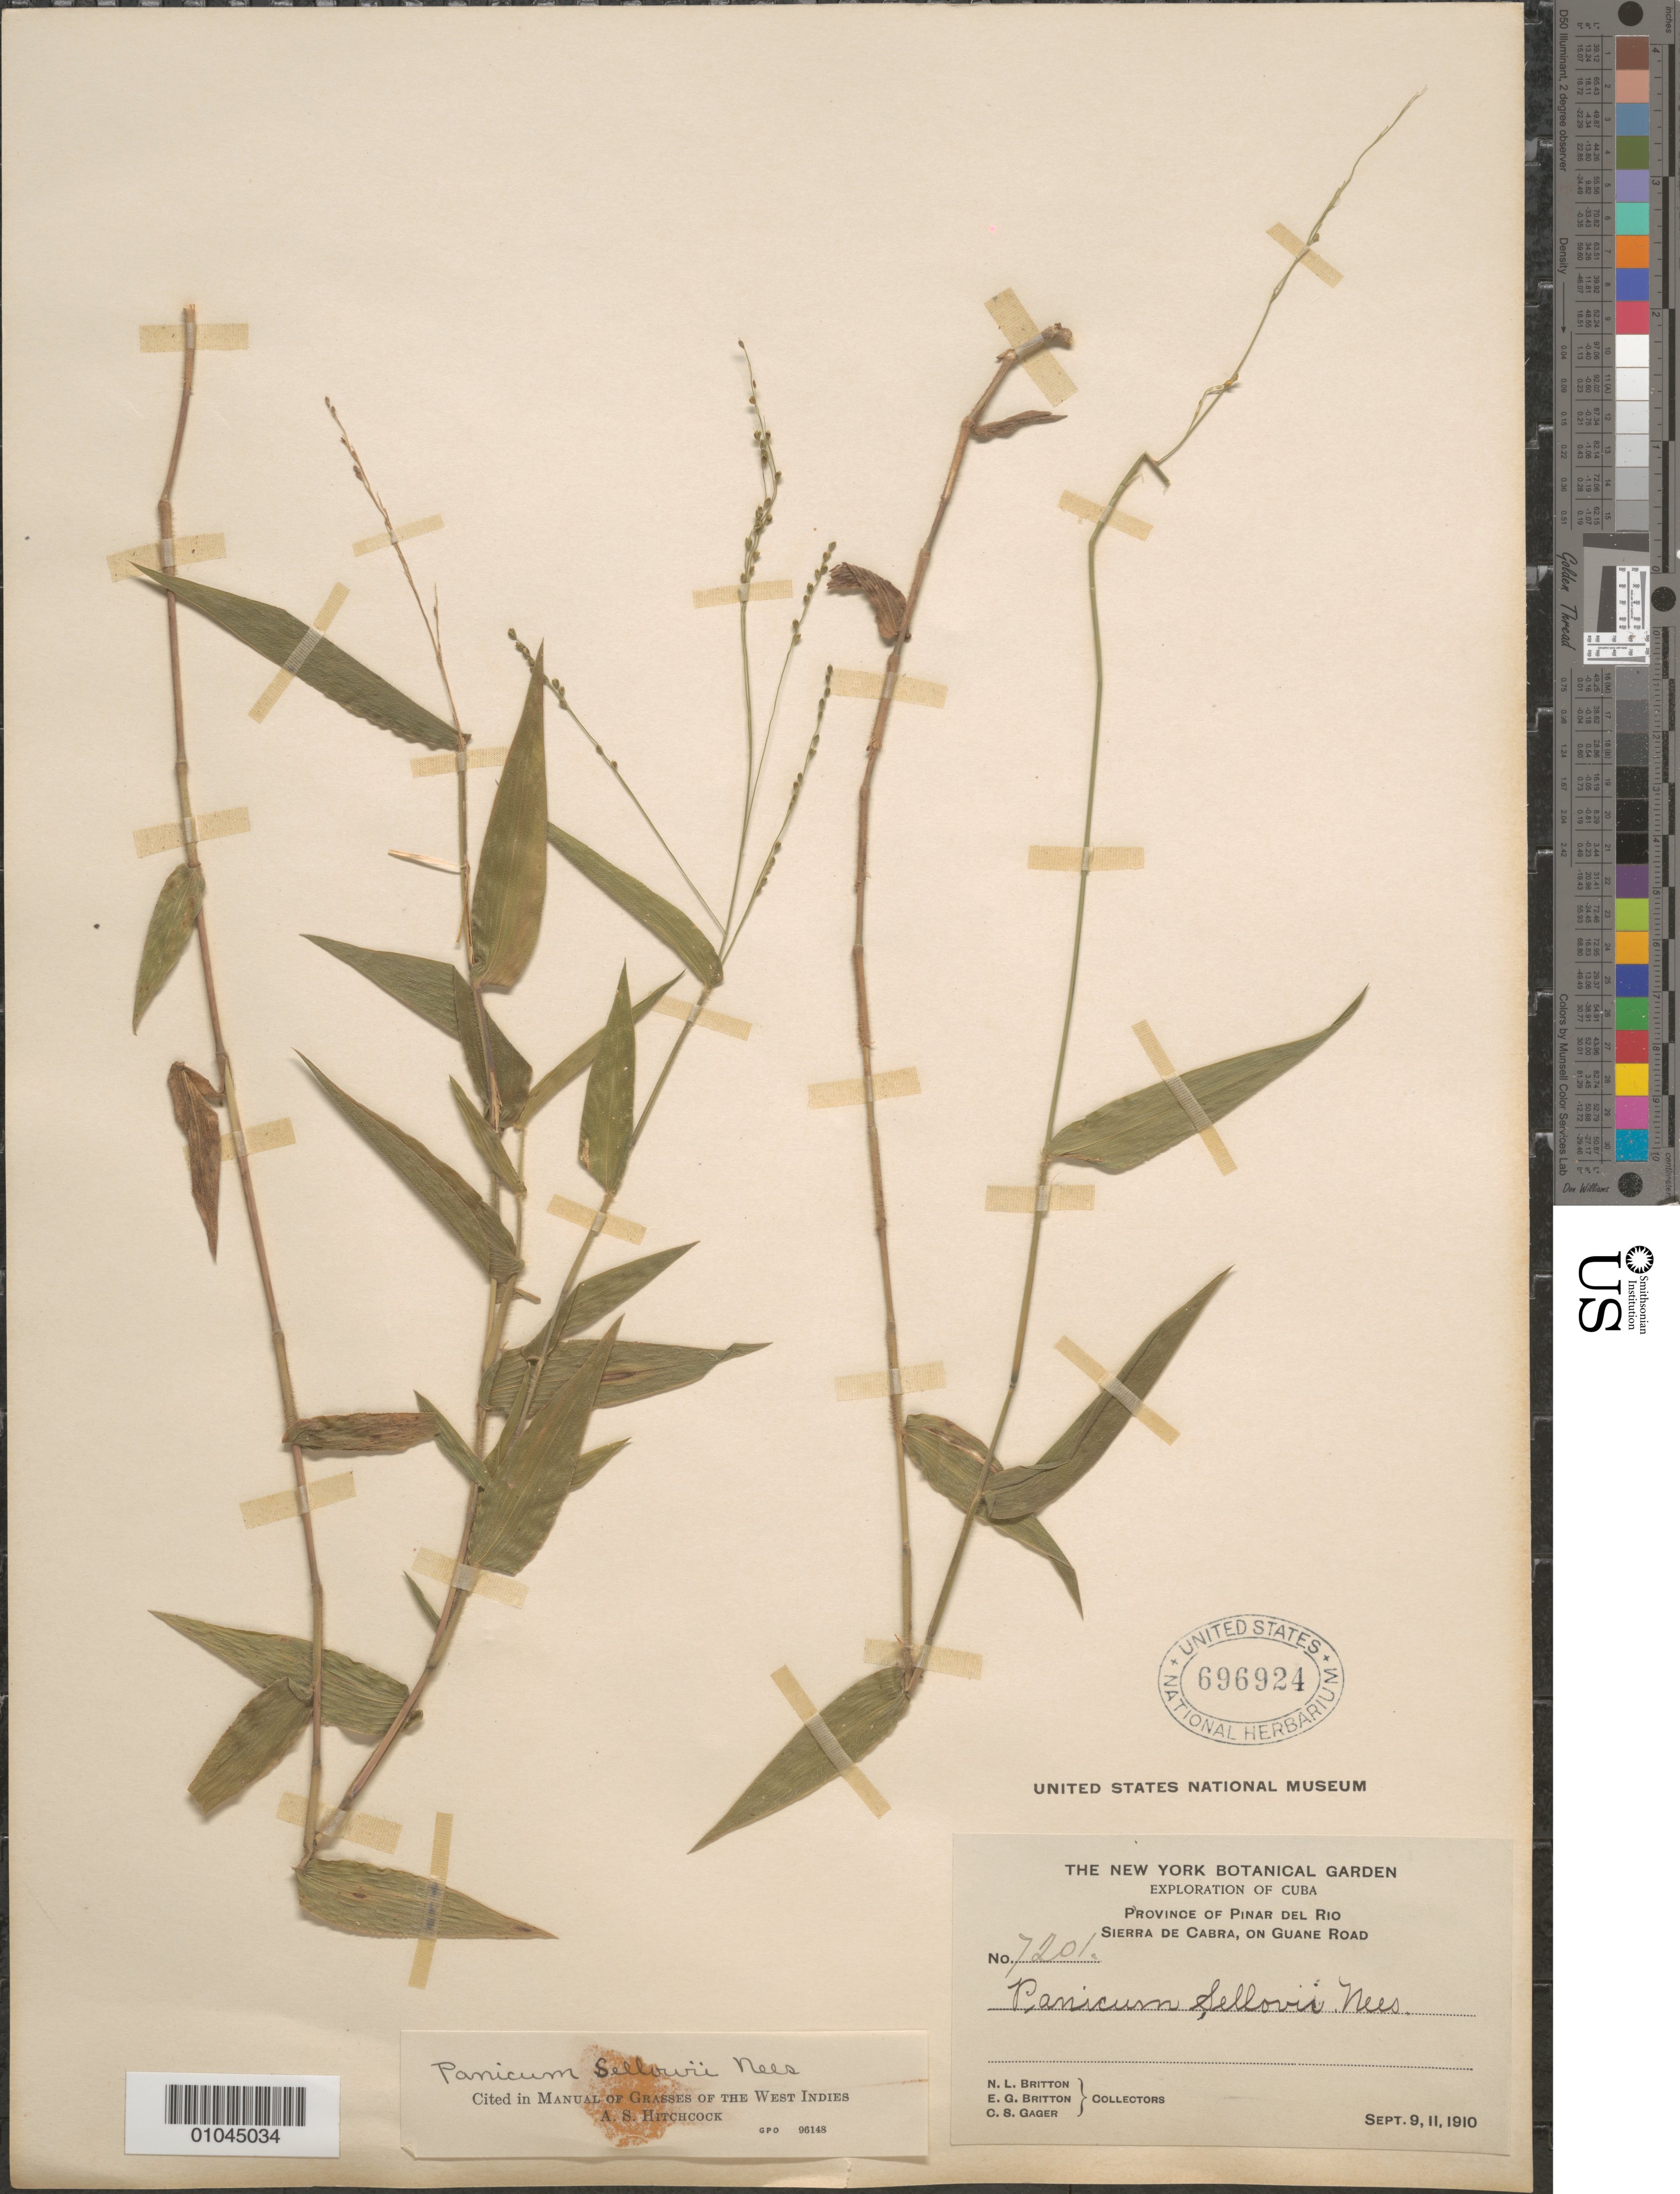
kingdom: Plantae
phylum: Tracheophyta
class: Liliopsida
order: Poales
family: Poaceae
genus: Panicum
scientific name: Panicum sellowii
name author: Nees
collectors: N. Britton, E. G. Britton & C. Gager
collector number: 7201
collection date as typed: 09 Sep 1910 to 11 Sep 1910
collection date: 1910-09-09/1910-09-11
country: Cuba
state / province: Pinar del Rio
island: Cuba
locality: Sierra de Cabra, on Guane Road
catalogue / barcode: US 696924